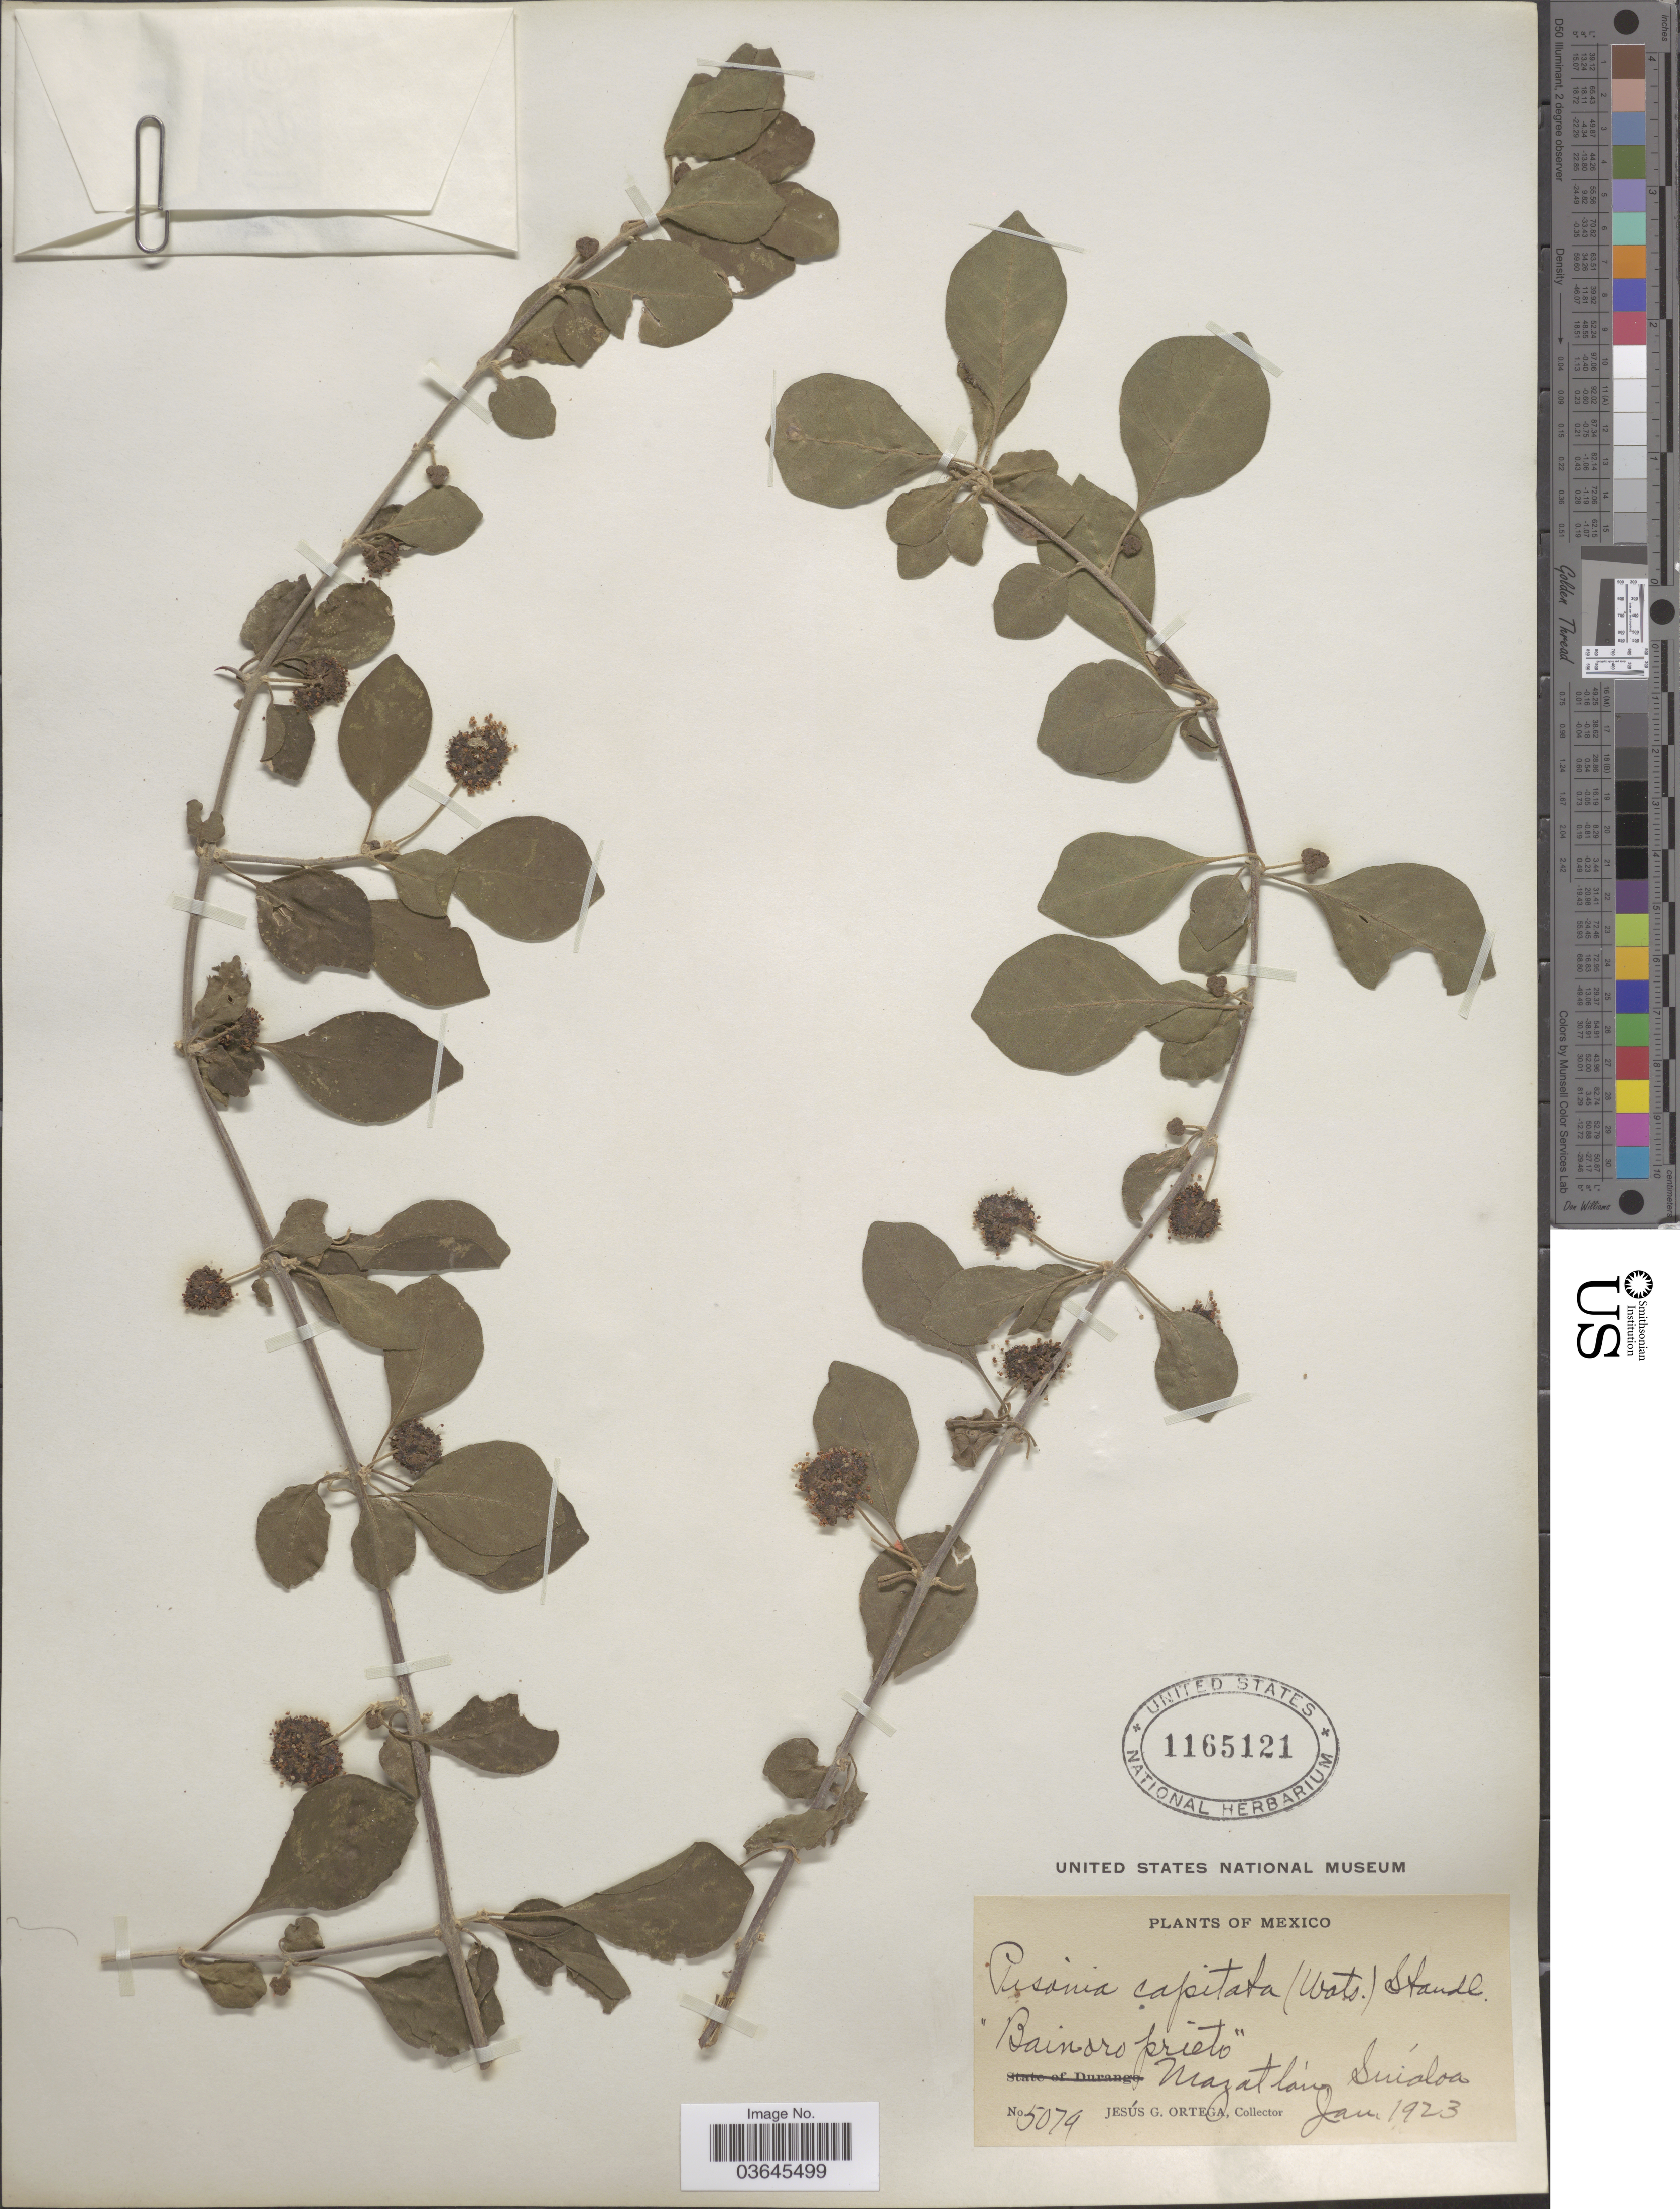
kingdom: Plantae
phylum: Tracheophyta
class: Magnoliopsida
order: Caryophyllales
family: Nyctaginaceae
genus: Pisonia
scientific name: Pisonia capitata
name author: (S. Watson) Standl.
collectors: J. Ortega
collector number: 5079*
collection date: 1923-01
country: Mexico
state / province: Sinaloa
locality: Mazatlàn.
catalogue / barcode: US 1165121